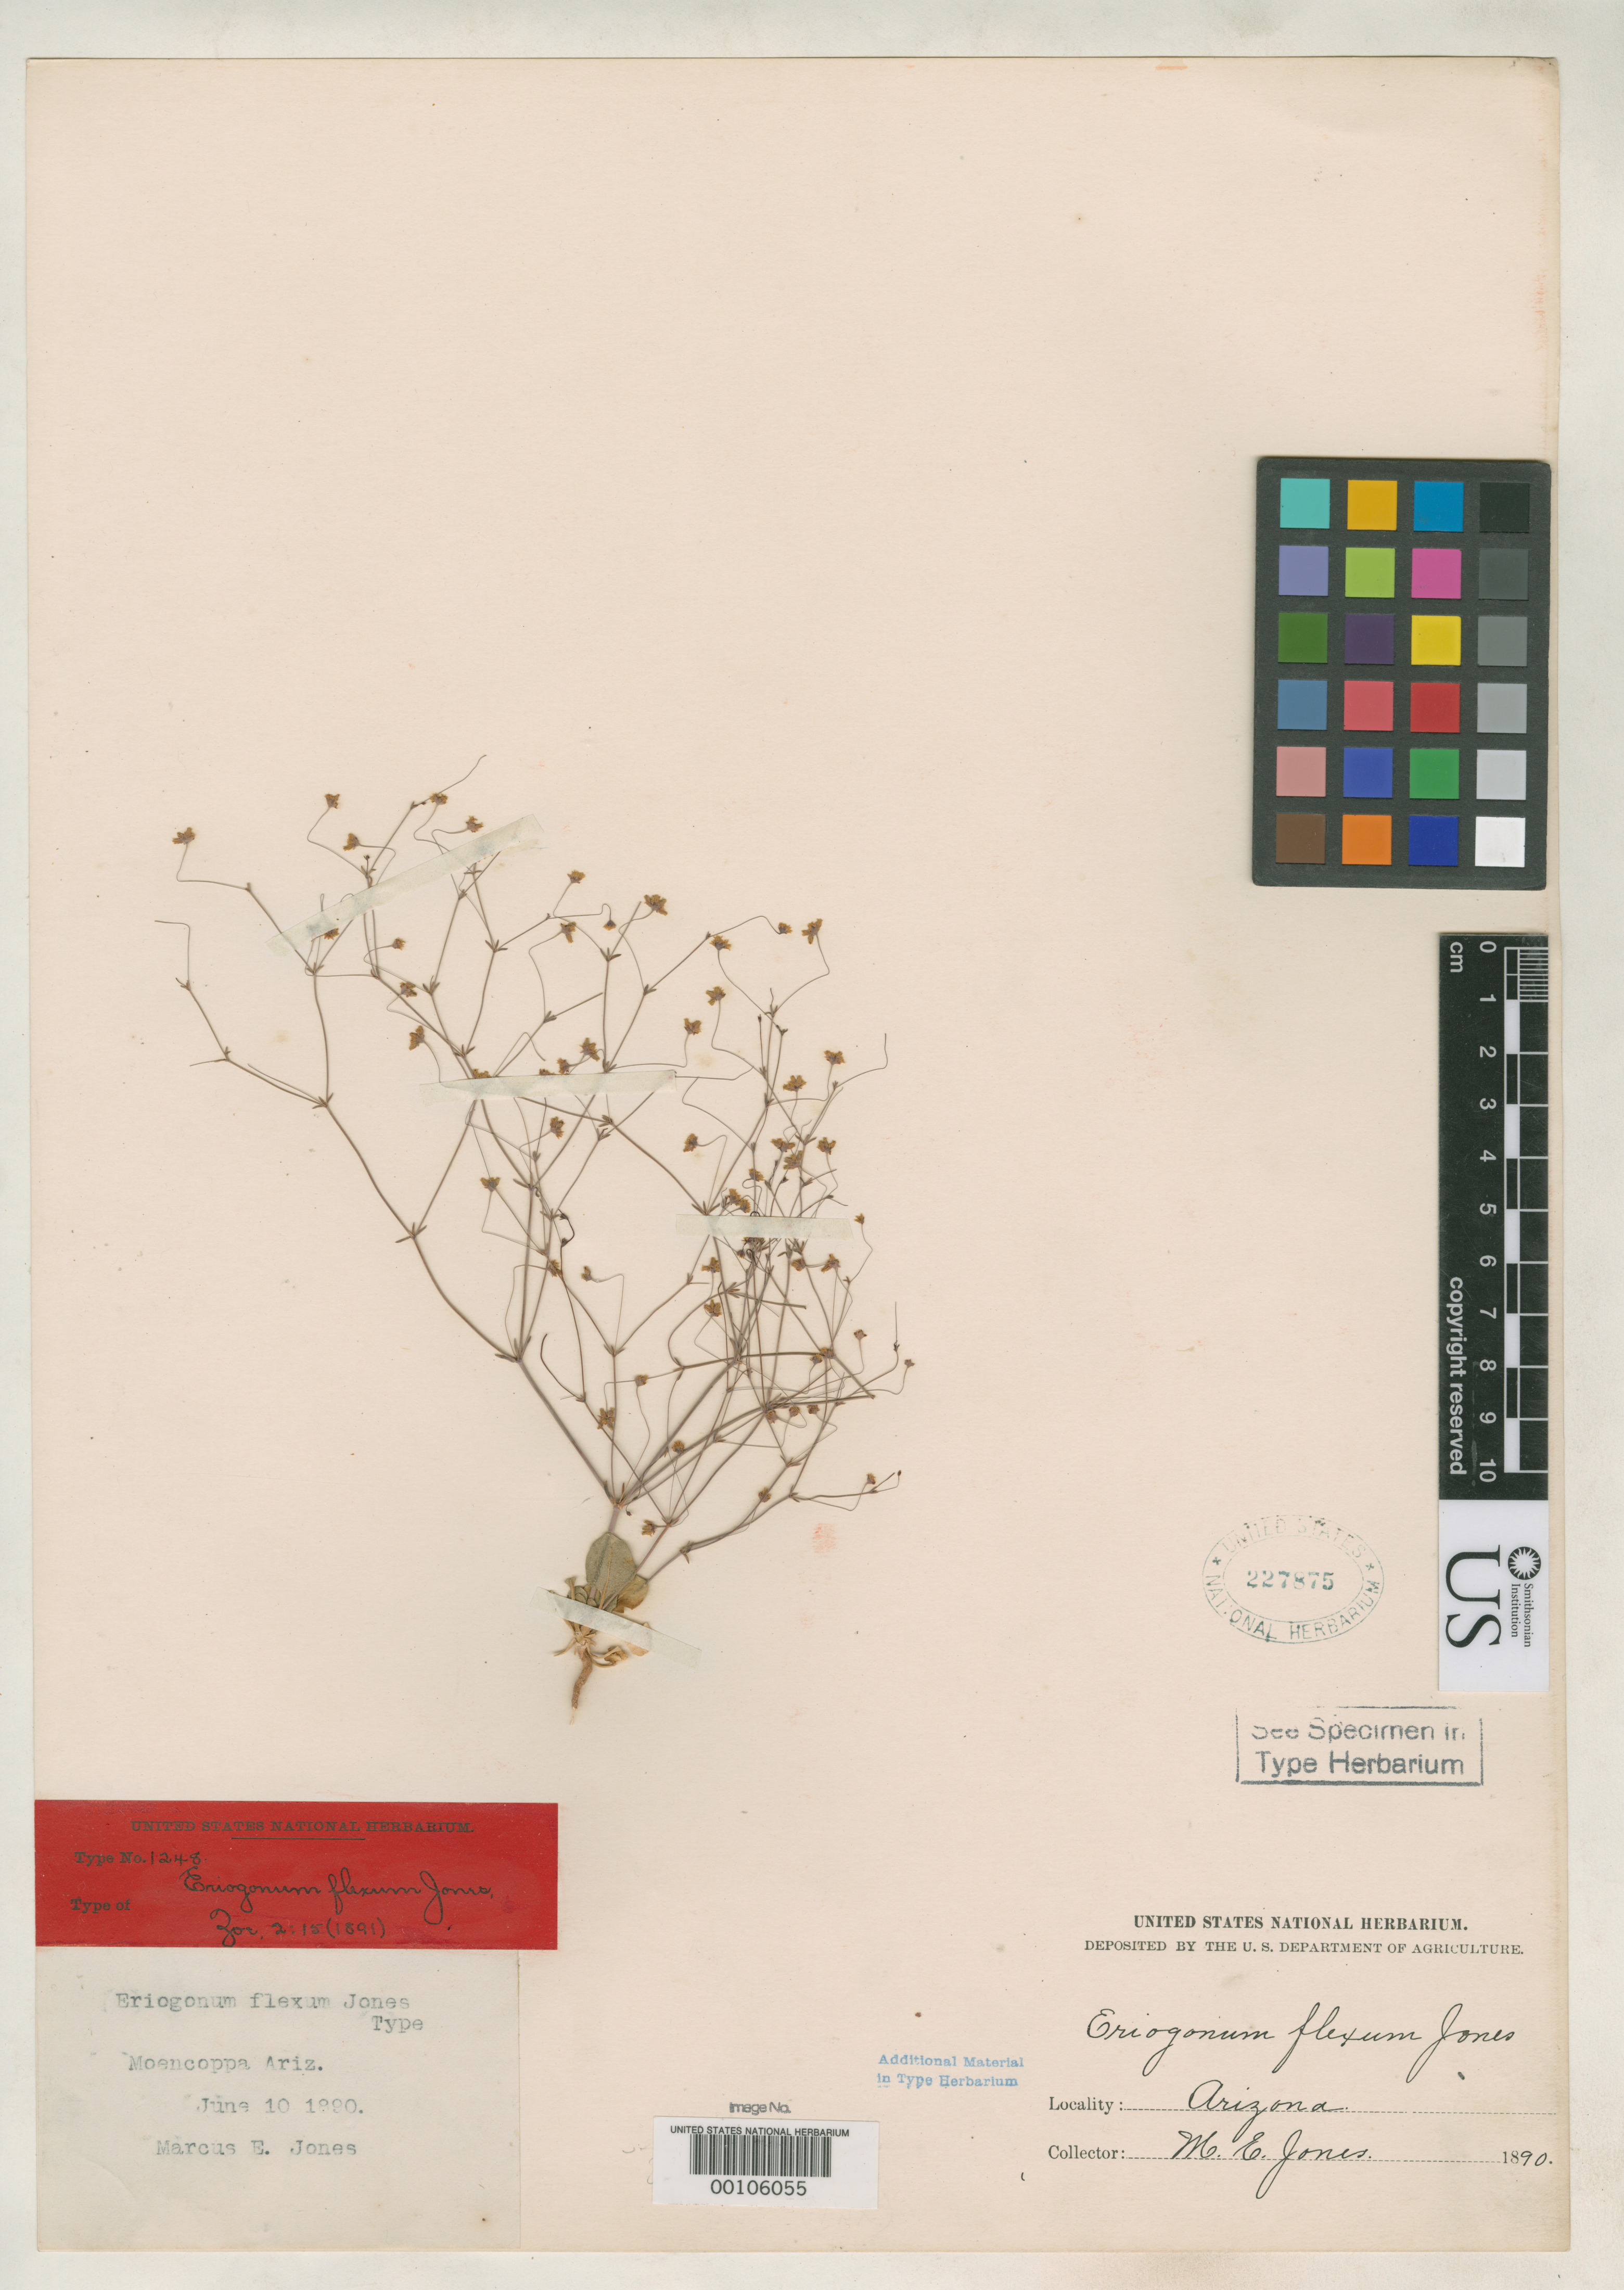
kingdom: Plantae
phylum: Tracheophyta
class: Magnoliopsida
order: Caryophyllales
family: Polygonaceae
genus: Eriogonum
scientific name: Eriogonum flexum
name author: M.E. Jones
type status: Isotype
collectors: M. E. Jones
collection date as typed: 1890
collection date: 1890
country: United States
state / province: Arizona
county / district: Coconino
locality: Moencoppa.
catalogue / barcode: US 227875